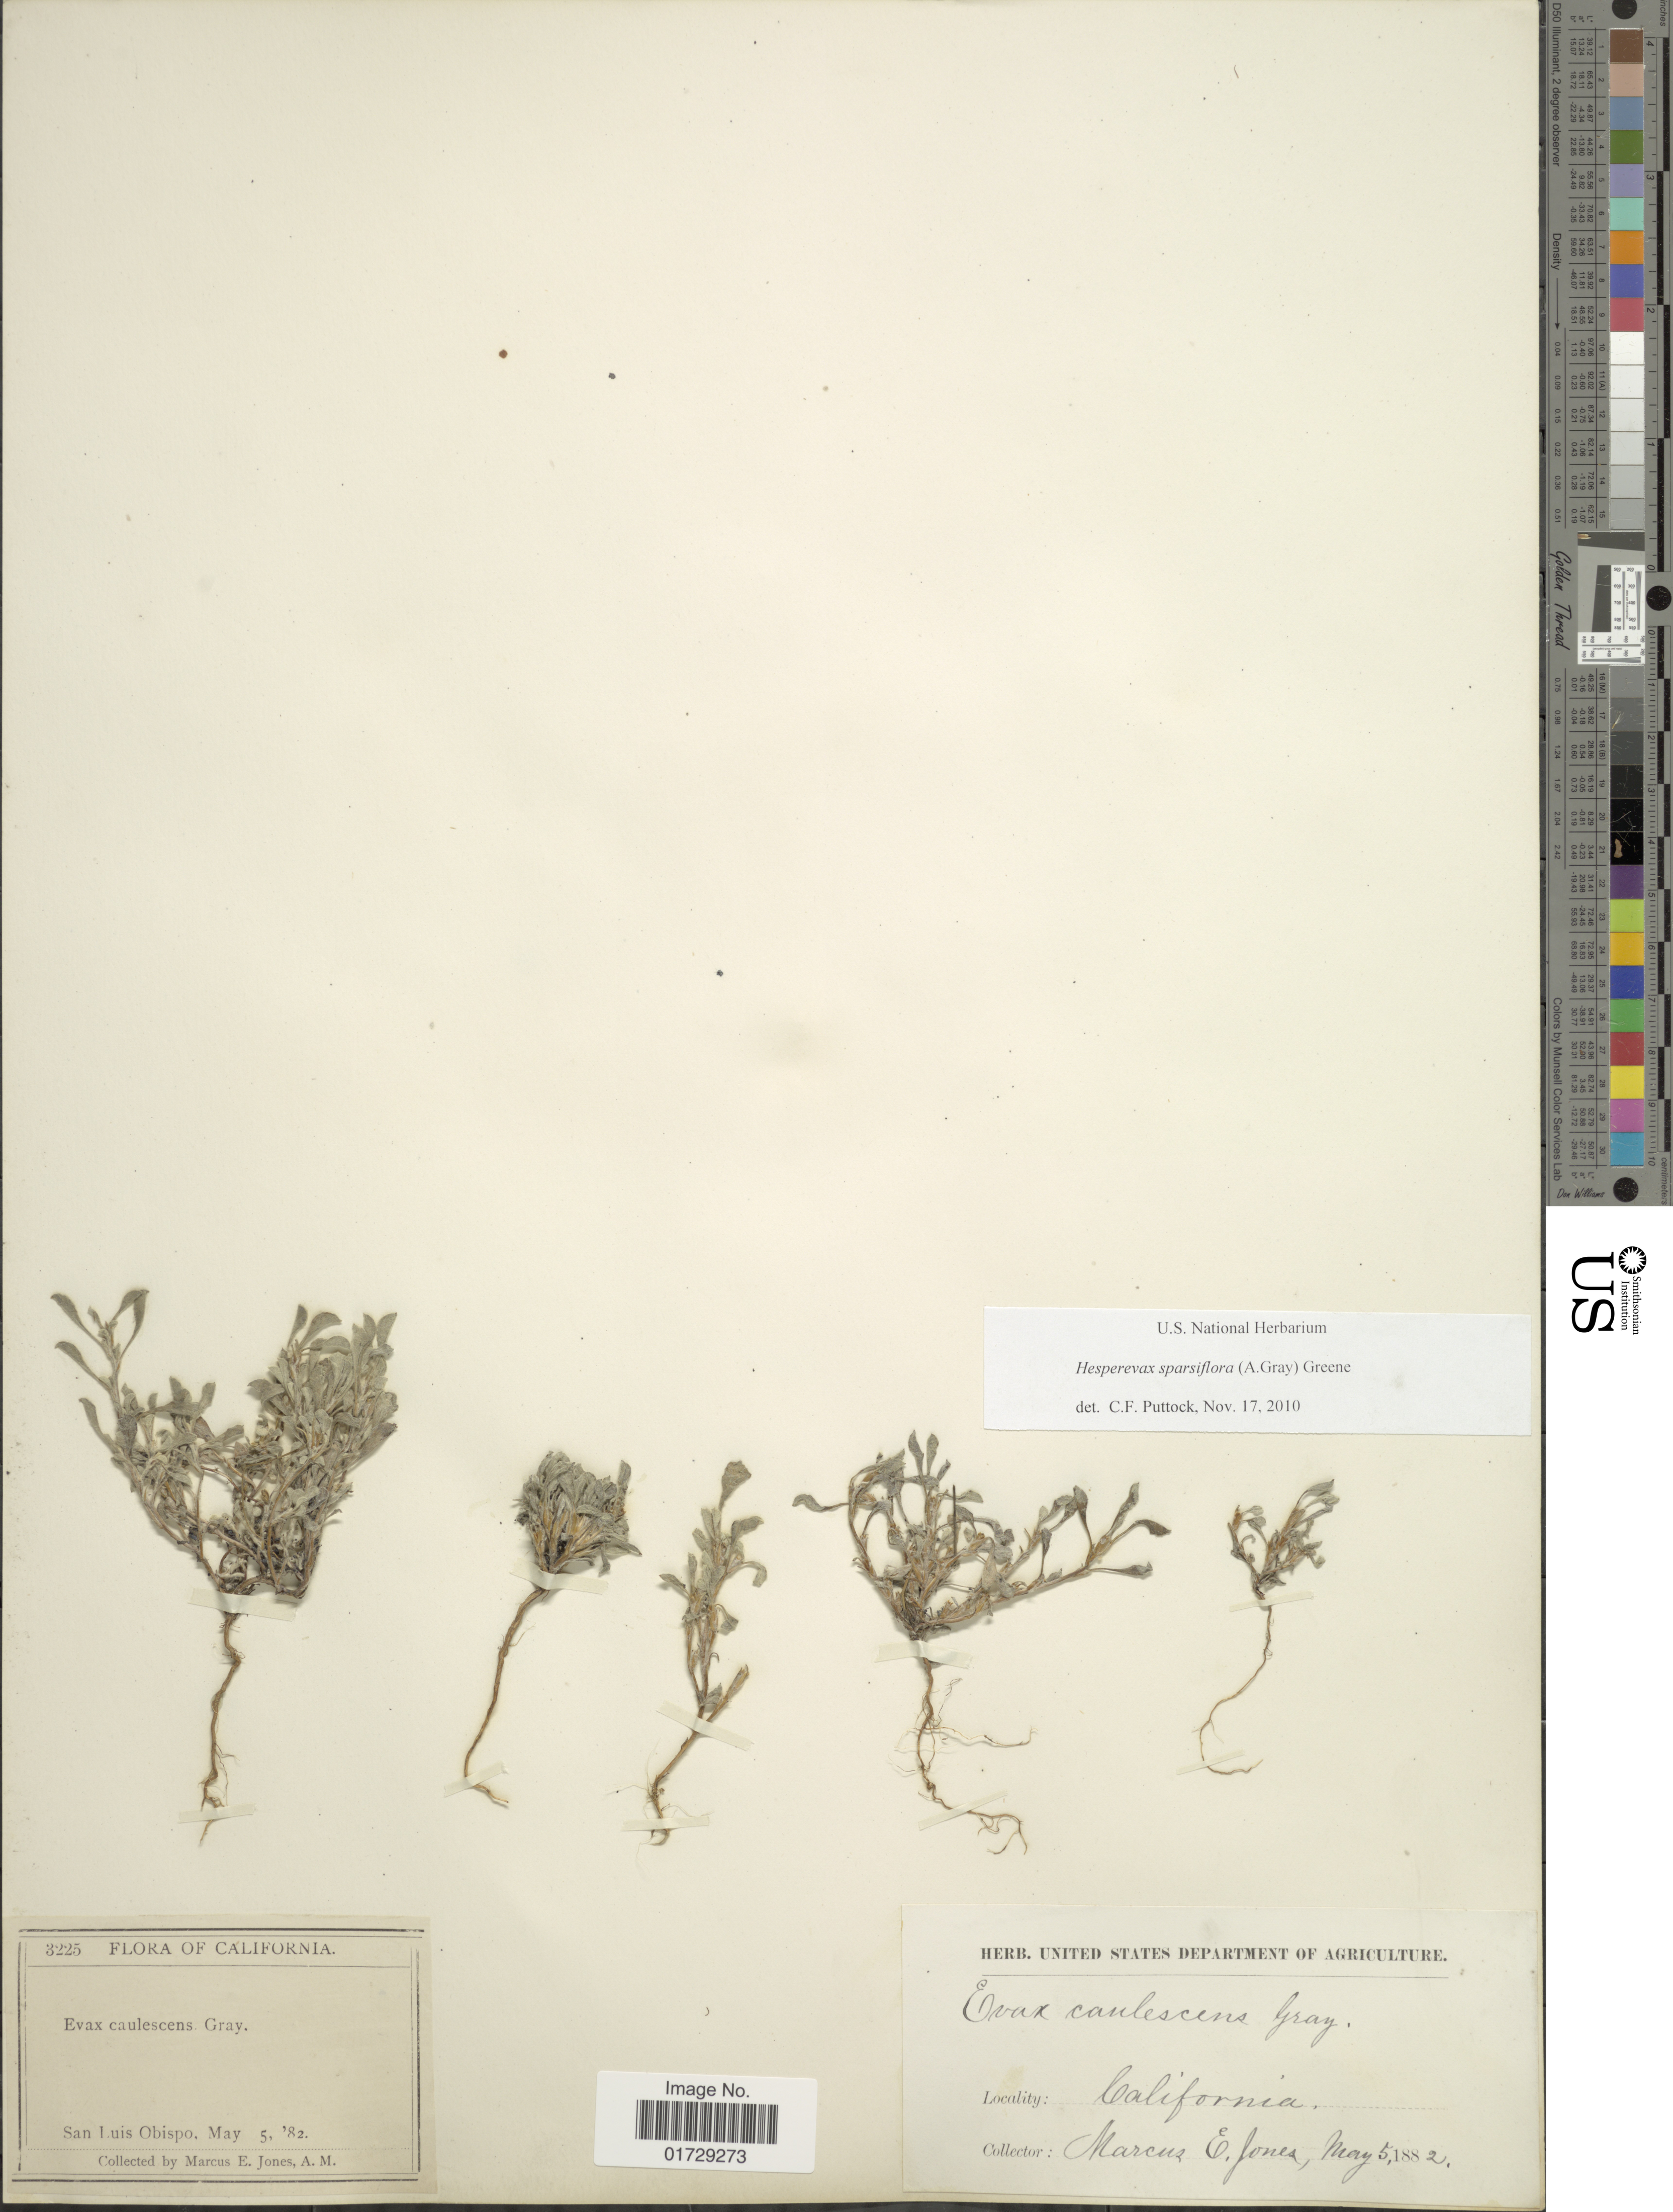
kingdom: Plantae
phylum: Tracheophyta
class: Magnoliopsida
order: Asterales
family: Asteraceae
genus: Hesperevax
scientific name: Hesperevax sparsiflora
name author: (A. Gray) Greene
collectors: M. E. Jones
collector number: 3225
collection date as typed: Transcribed d/m/y: 5/5/82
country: United States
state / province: California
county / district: San Luis Obispo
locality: San Luis Obispo